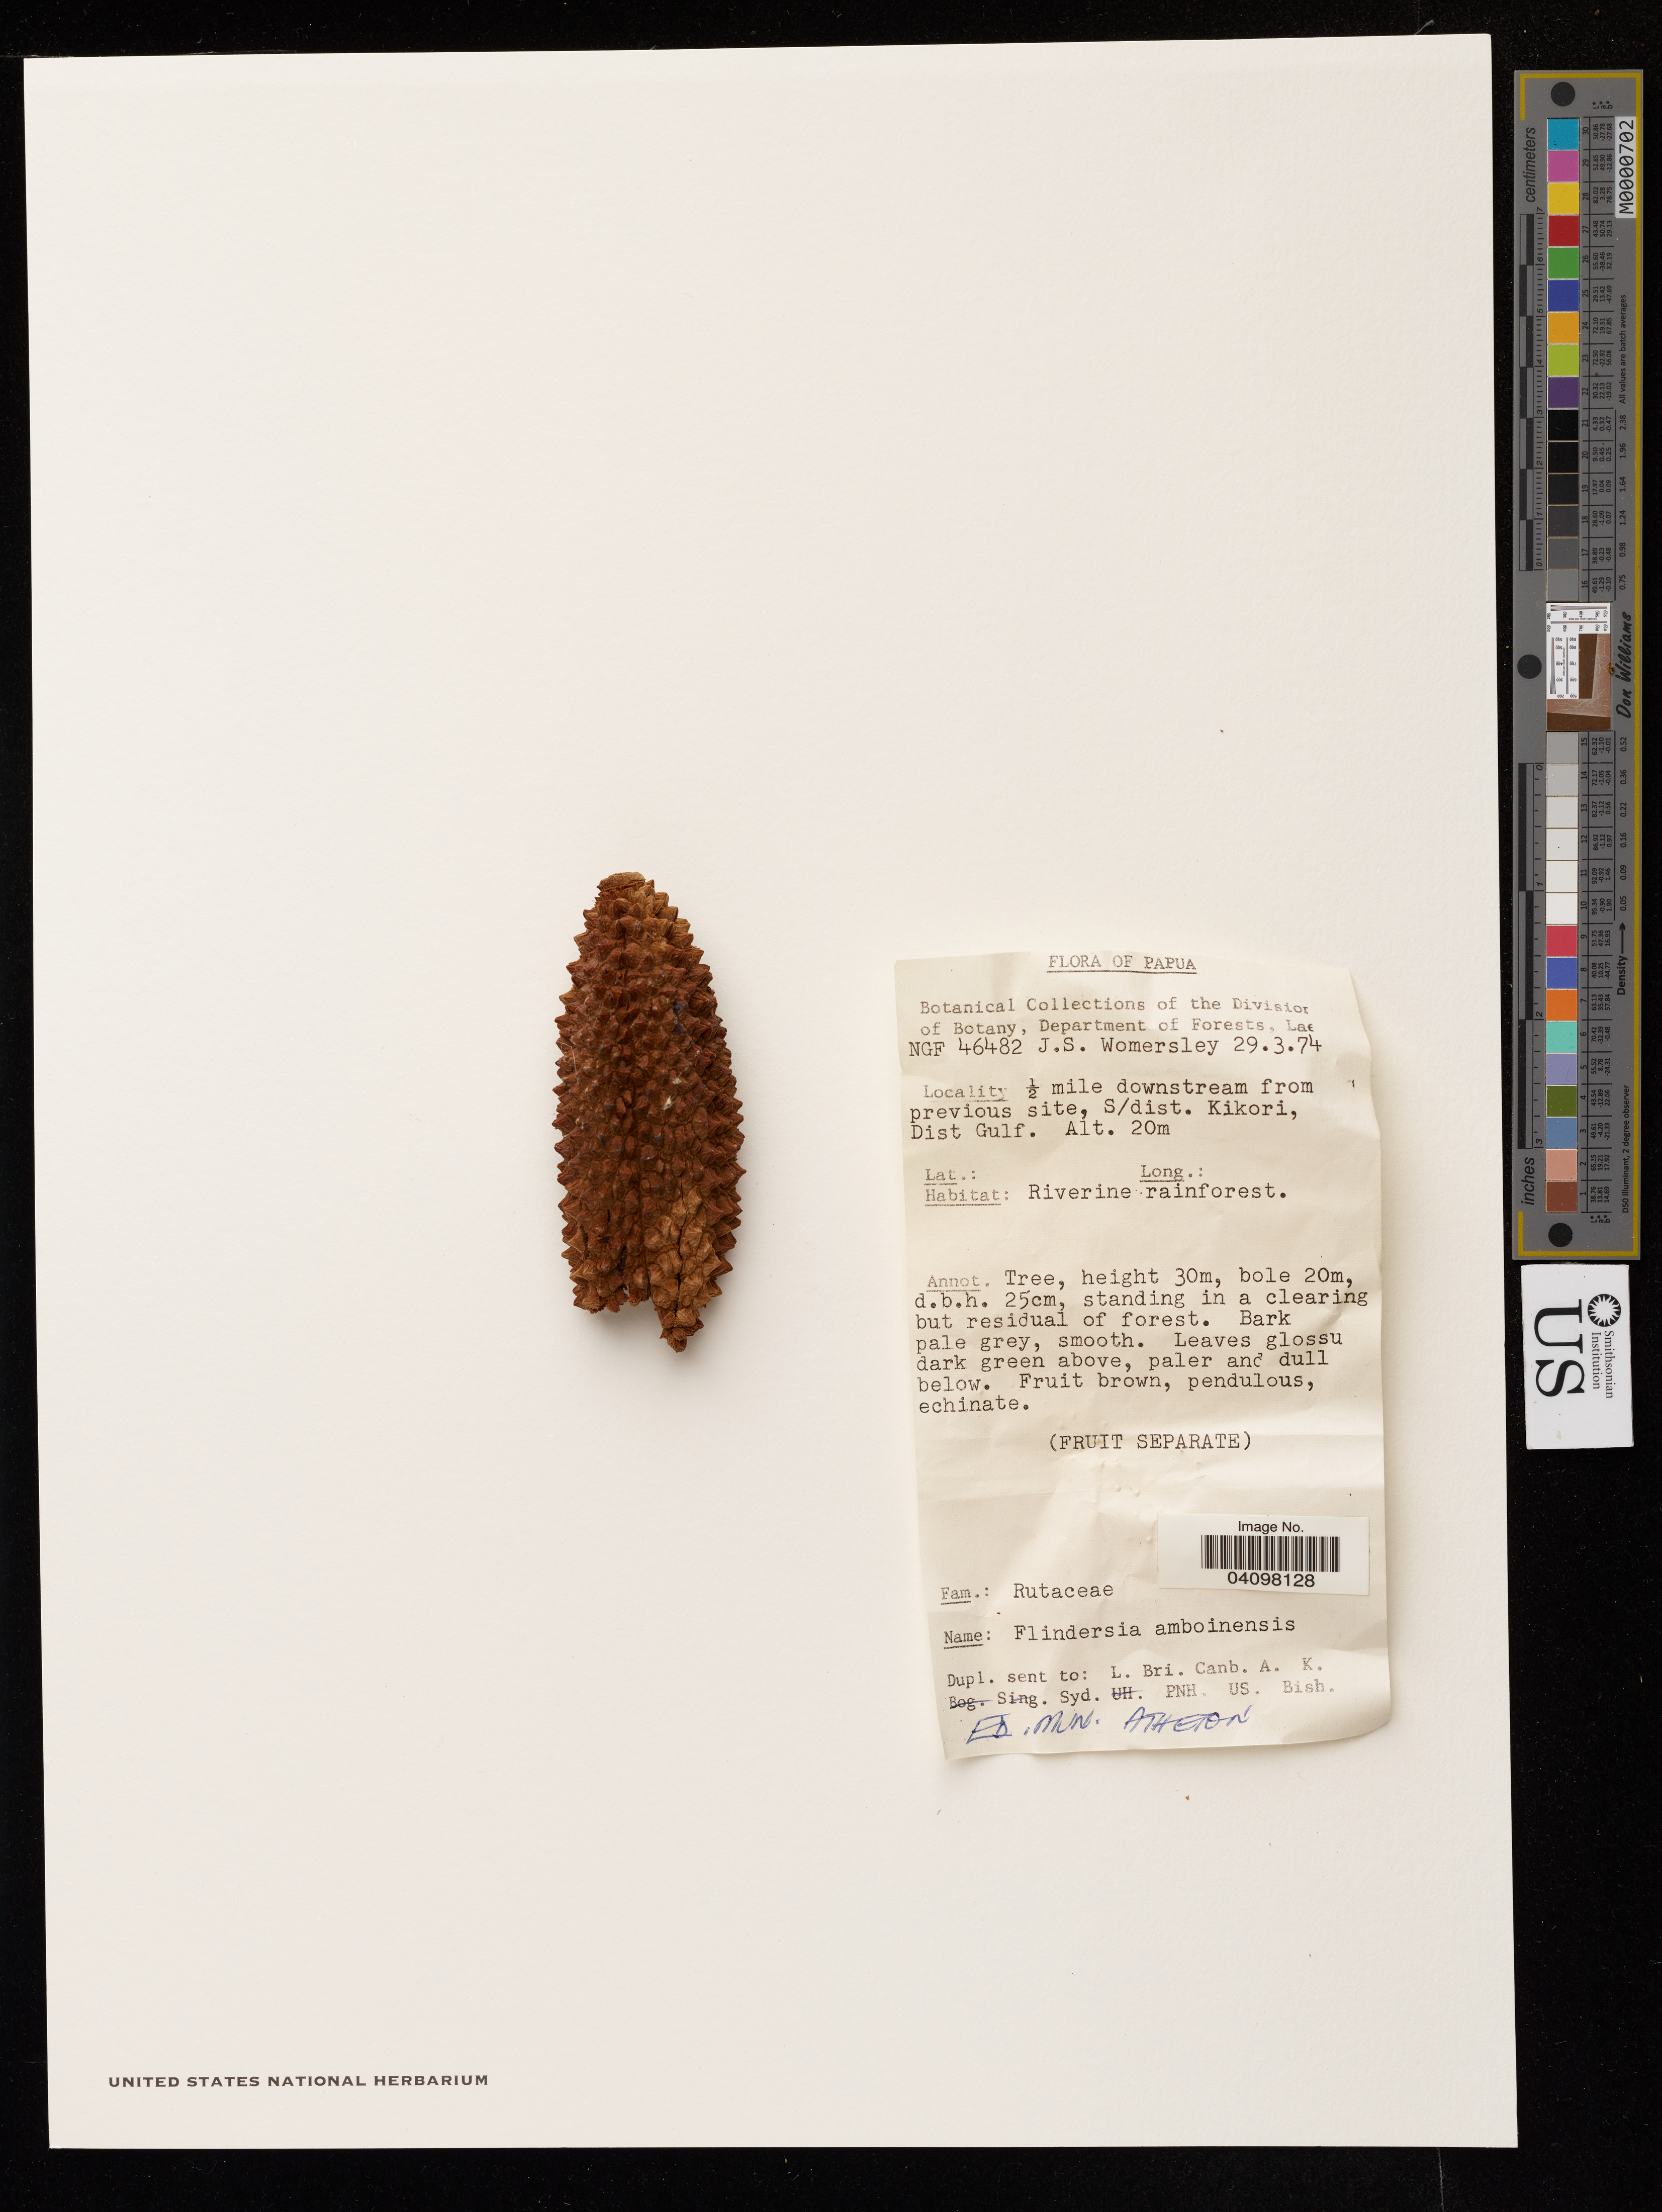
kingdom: Plantae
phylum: Tracheophyta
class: Magnoliopsida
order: Sapindales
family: Rutaceae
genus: Flindersia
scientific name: Flindersia amboinensis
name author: Poir.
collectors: J. S. Womersley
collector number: NGF46482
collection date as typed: Transcribed d/m/y: 29/3/74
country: Papua New Guinea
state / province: Gulf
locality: Papua. ½ mile downstream from previous site, S/dist. Kikori, Dist. Gulf.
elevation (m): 20